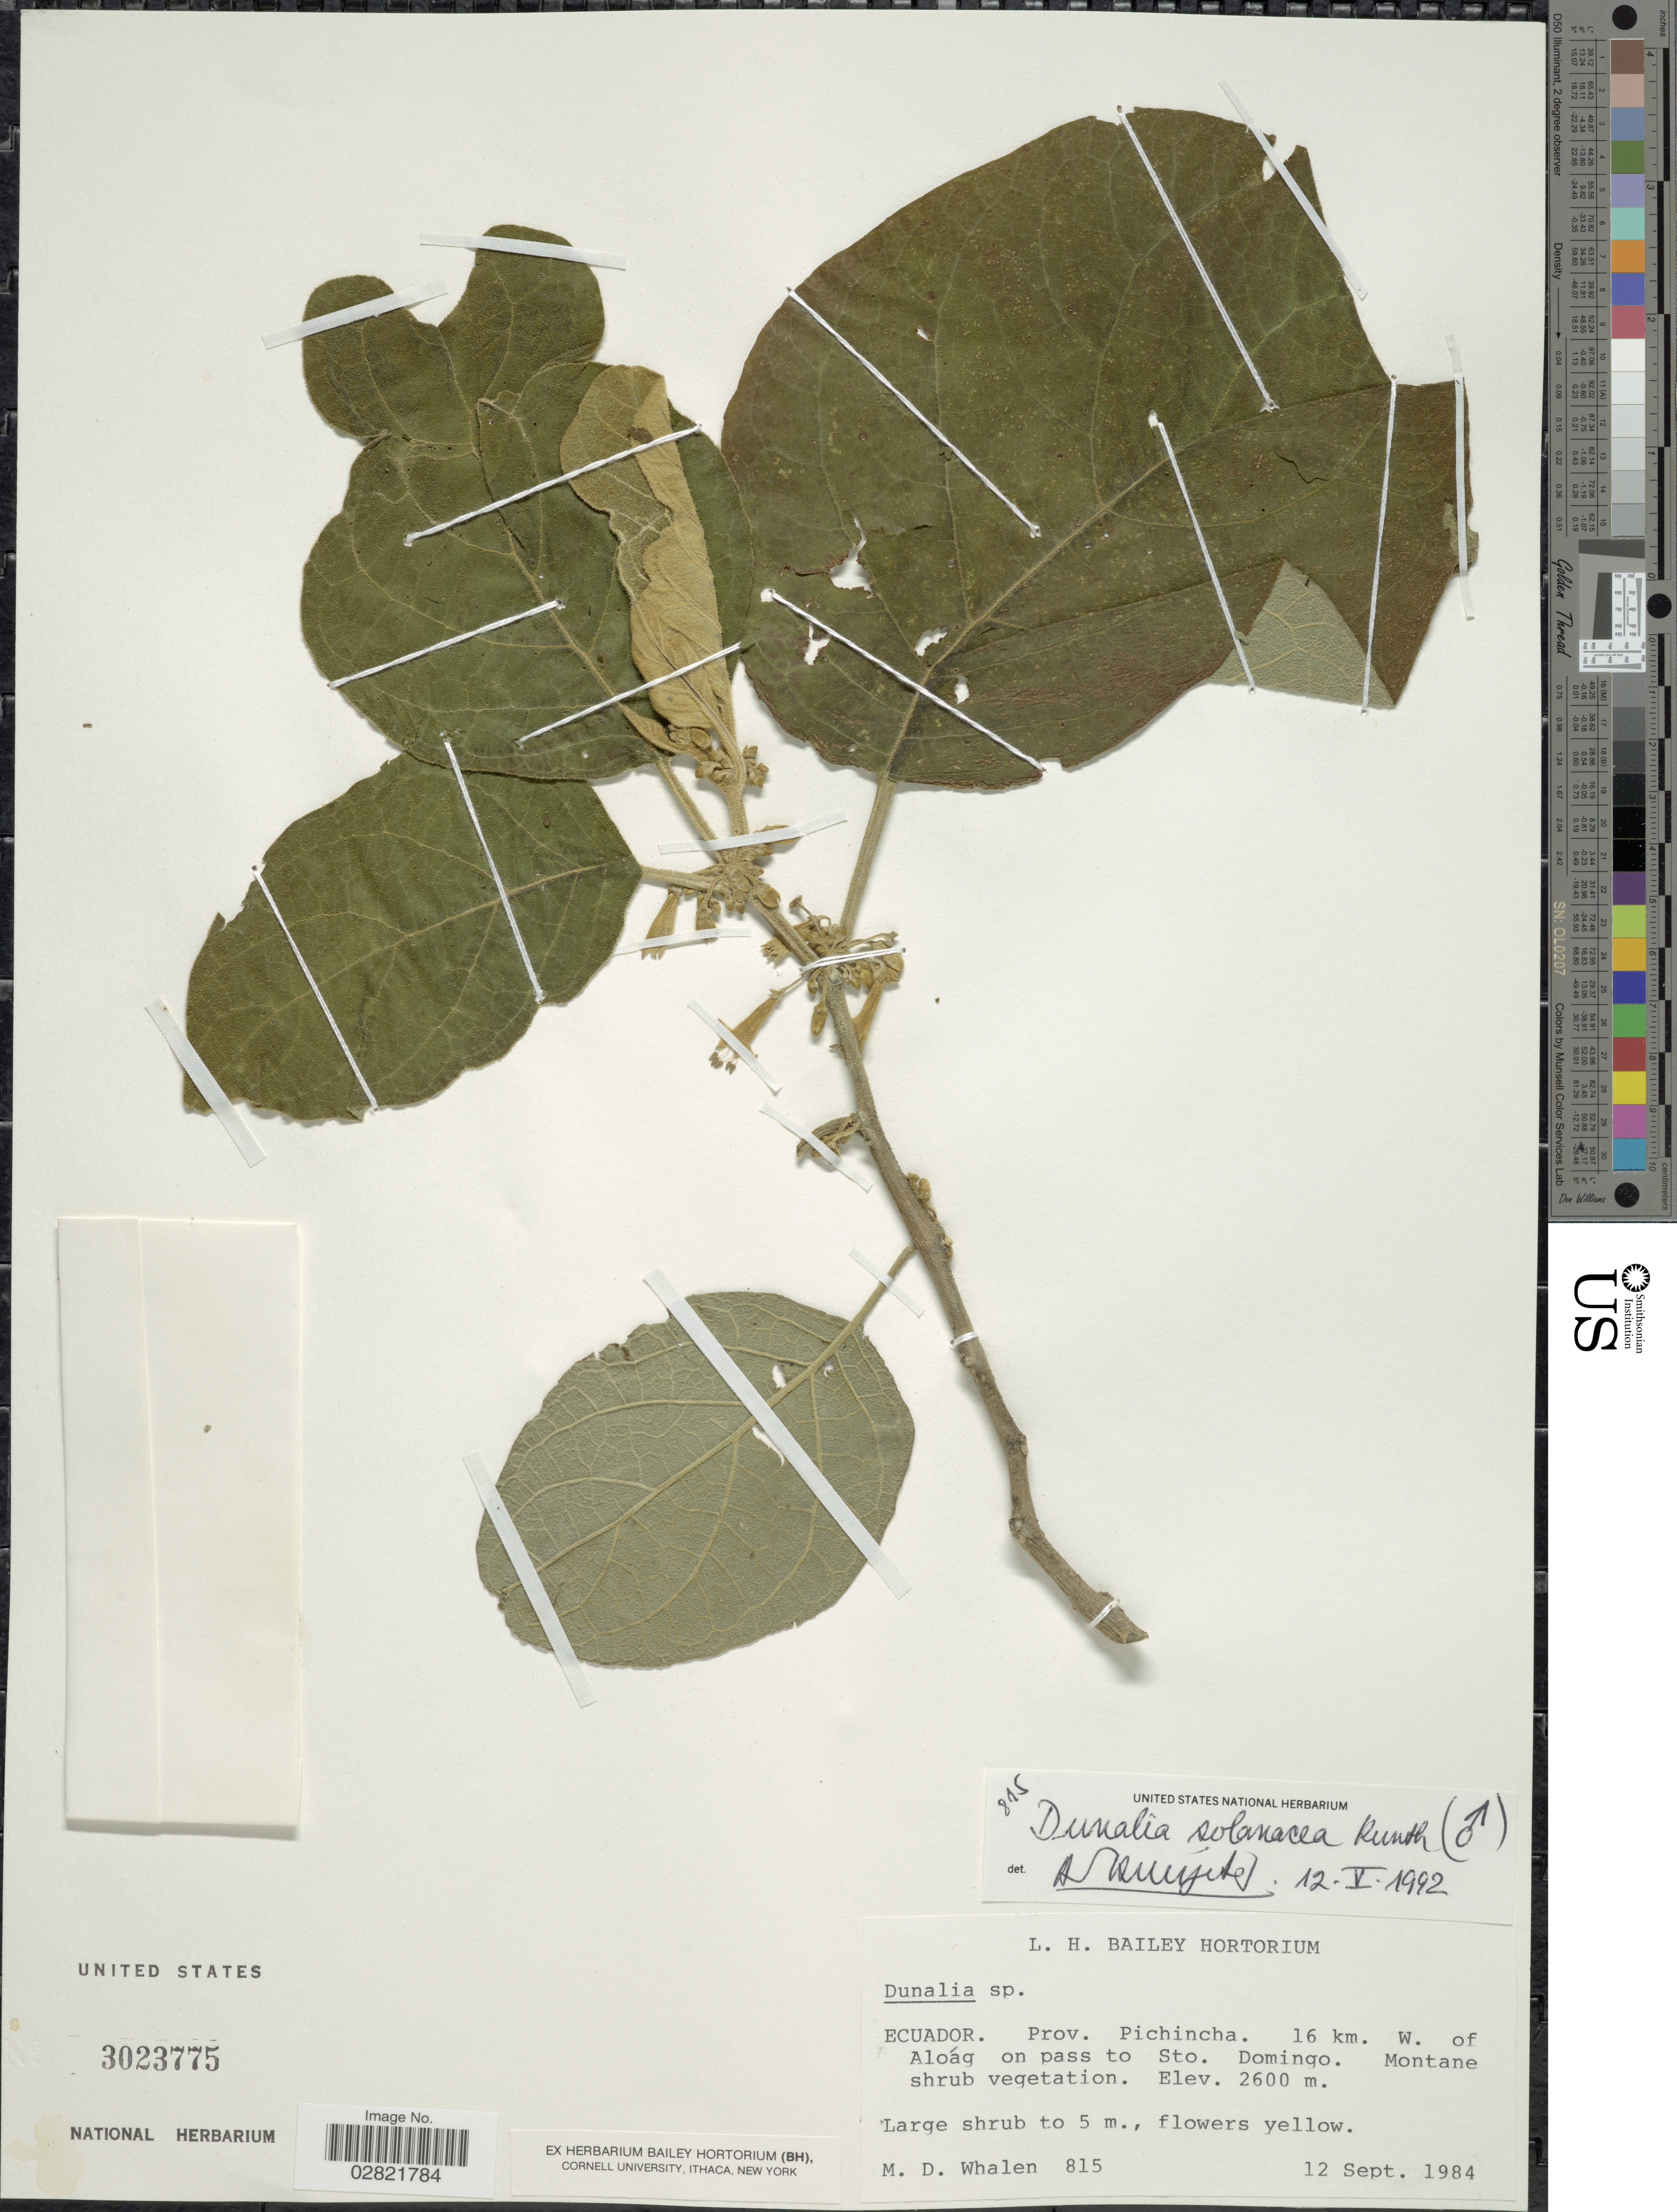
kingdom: Plantae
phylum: Tracheophyta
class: Magnoliopsida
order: Solanales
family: Solanaceae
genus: Dunalia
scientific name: Dunalia solanacea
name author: Kunth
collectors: M. Whalen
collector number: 815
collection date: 1984-09-12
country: Ecuador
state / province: Pichincha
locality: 16 km. W. of Aloág on pass to Sto. Domingo.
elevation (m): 2600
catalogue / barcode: US 3023775